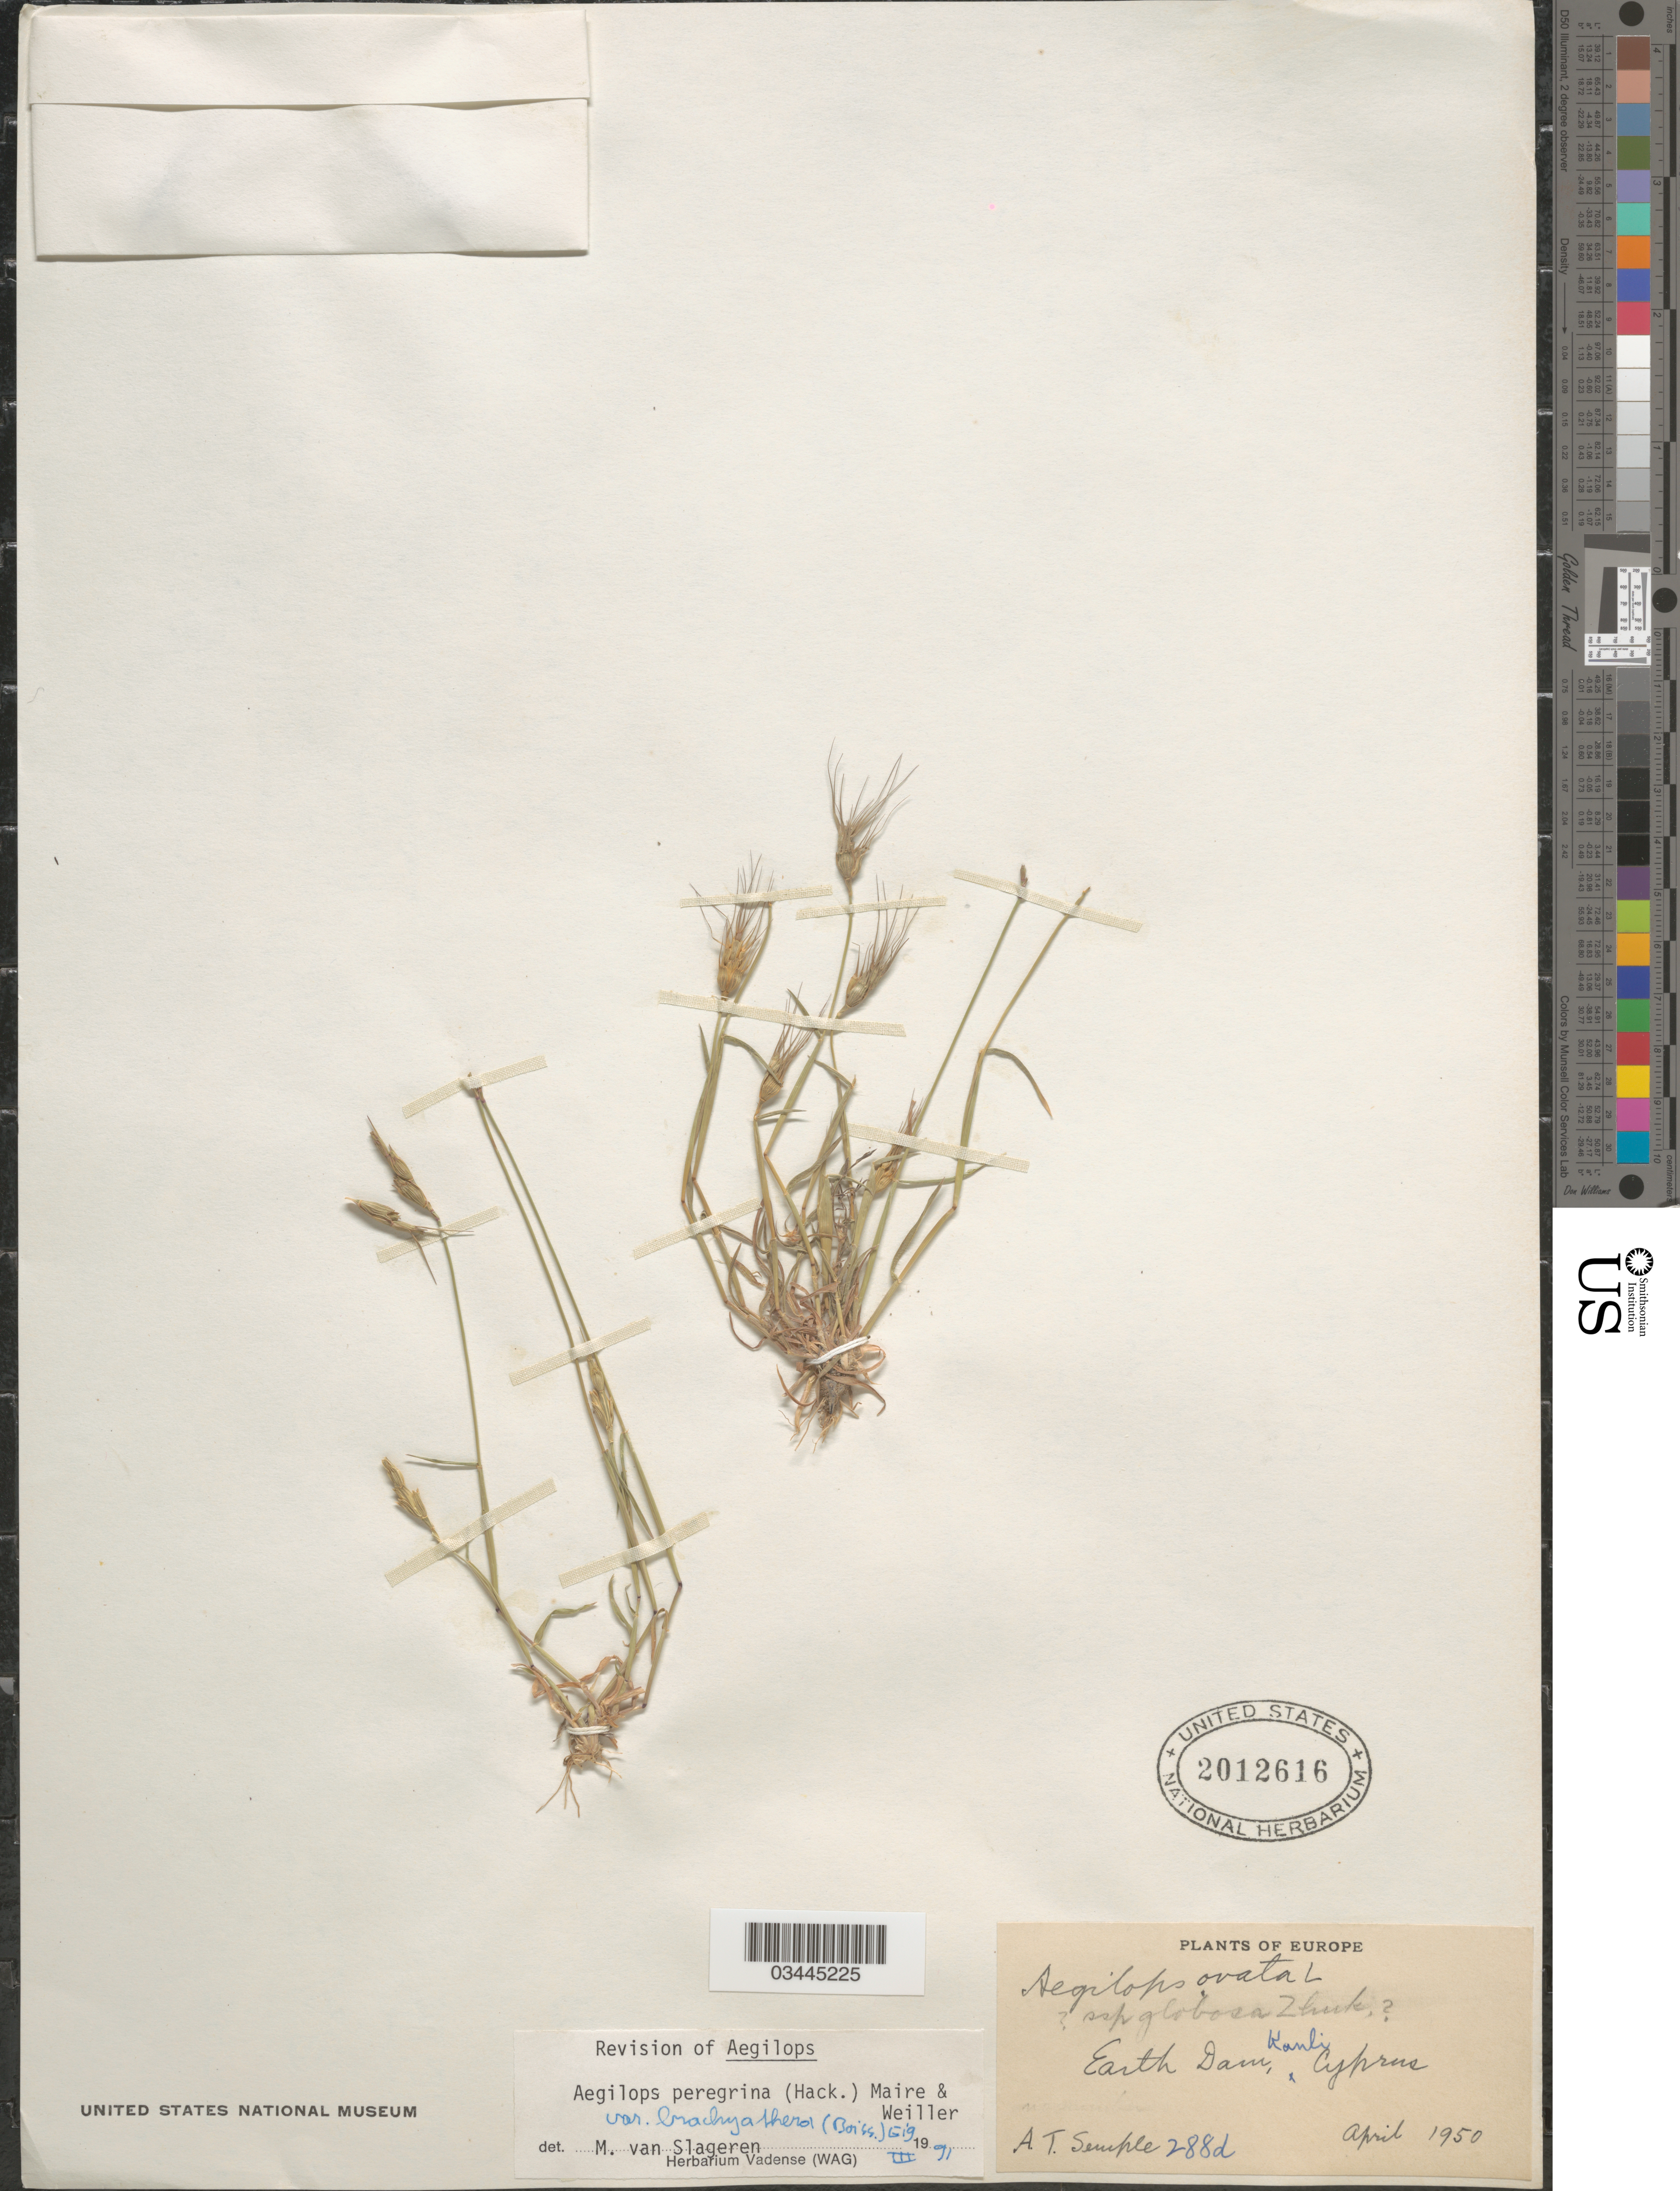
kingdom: Plantae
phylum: Tracheophyta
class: Liliopsida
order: Poales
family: Poaceae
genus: Aegilops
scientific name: Aegilops peregrina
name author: (Hack.) Eig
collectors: A. Semple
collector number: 288d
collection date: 1950-04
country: Cyprus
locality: Earth Dam, Kanli [interpreted]. Europe.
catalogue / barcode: US 2012616